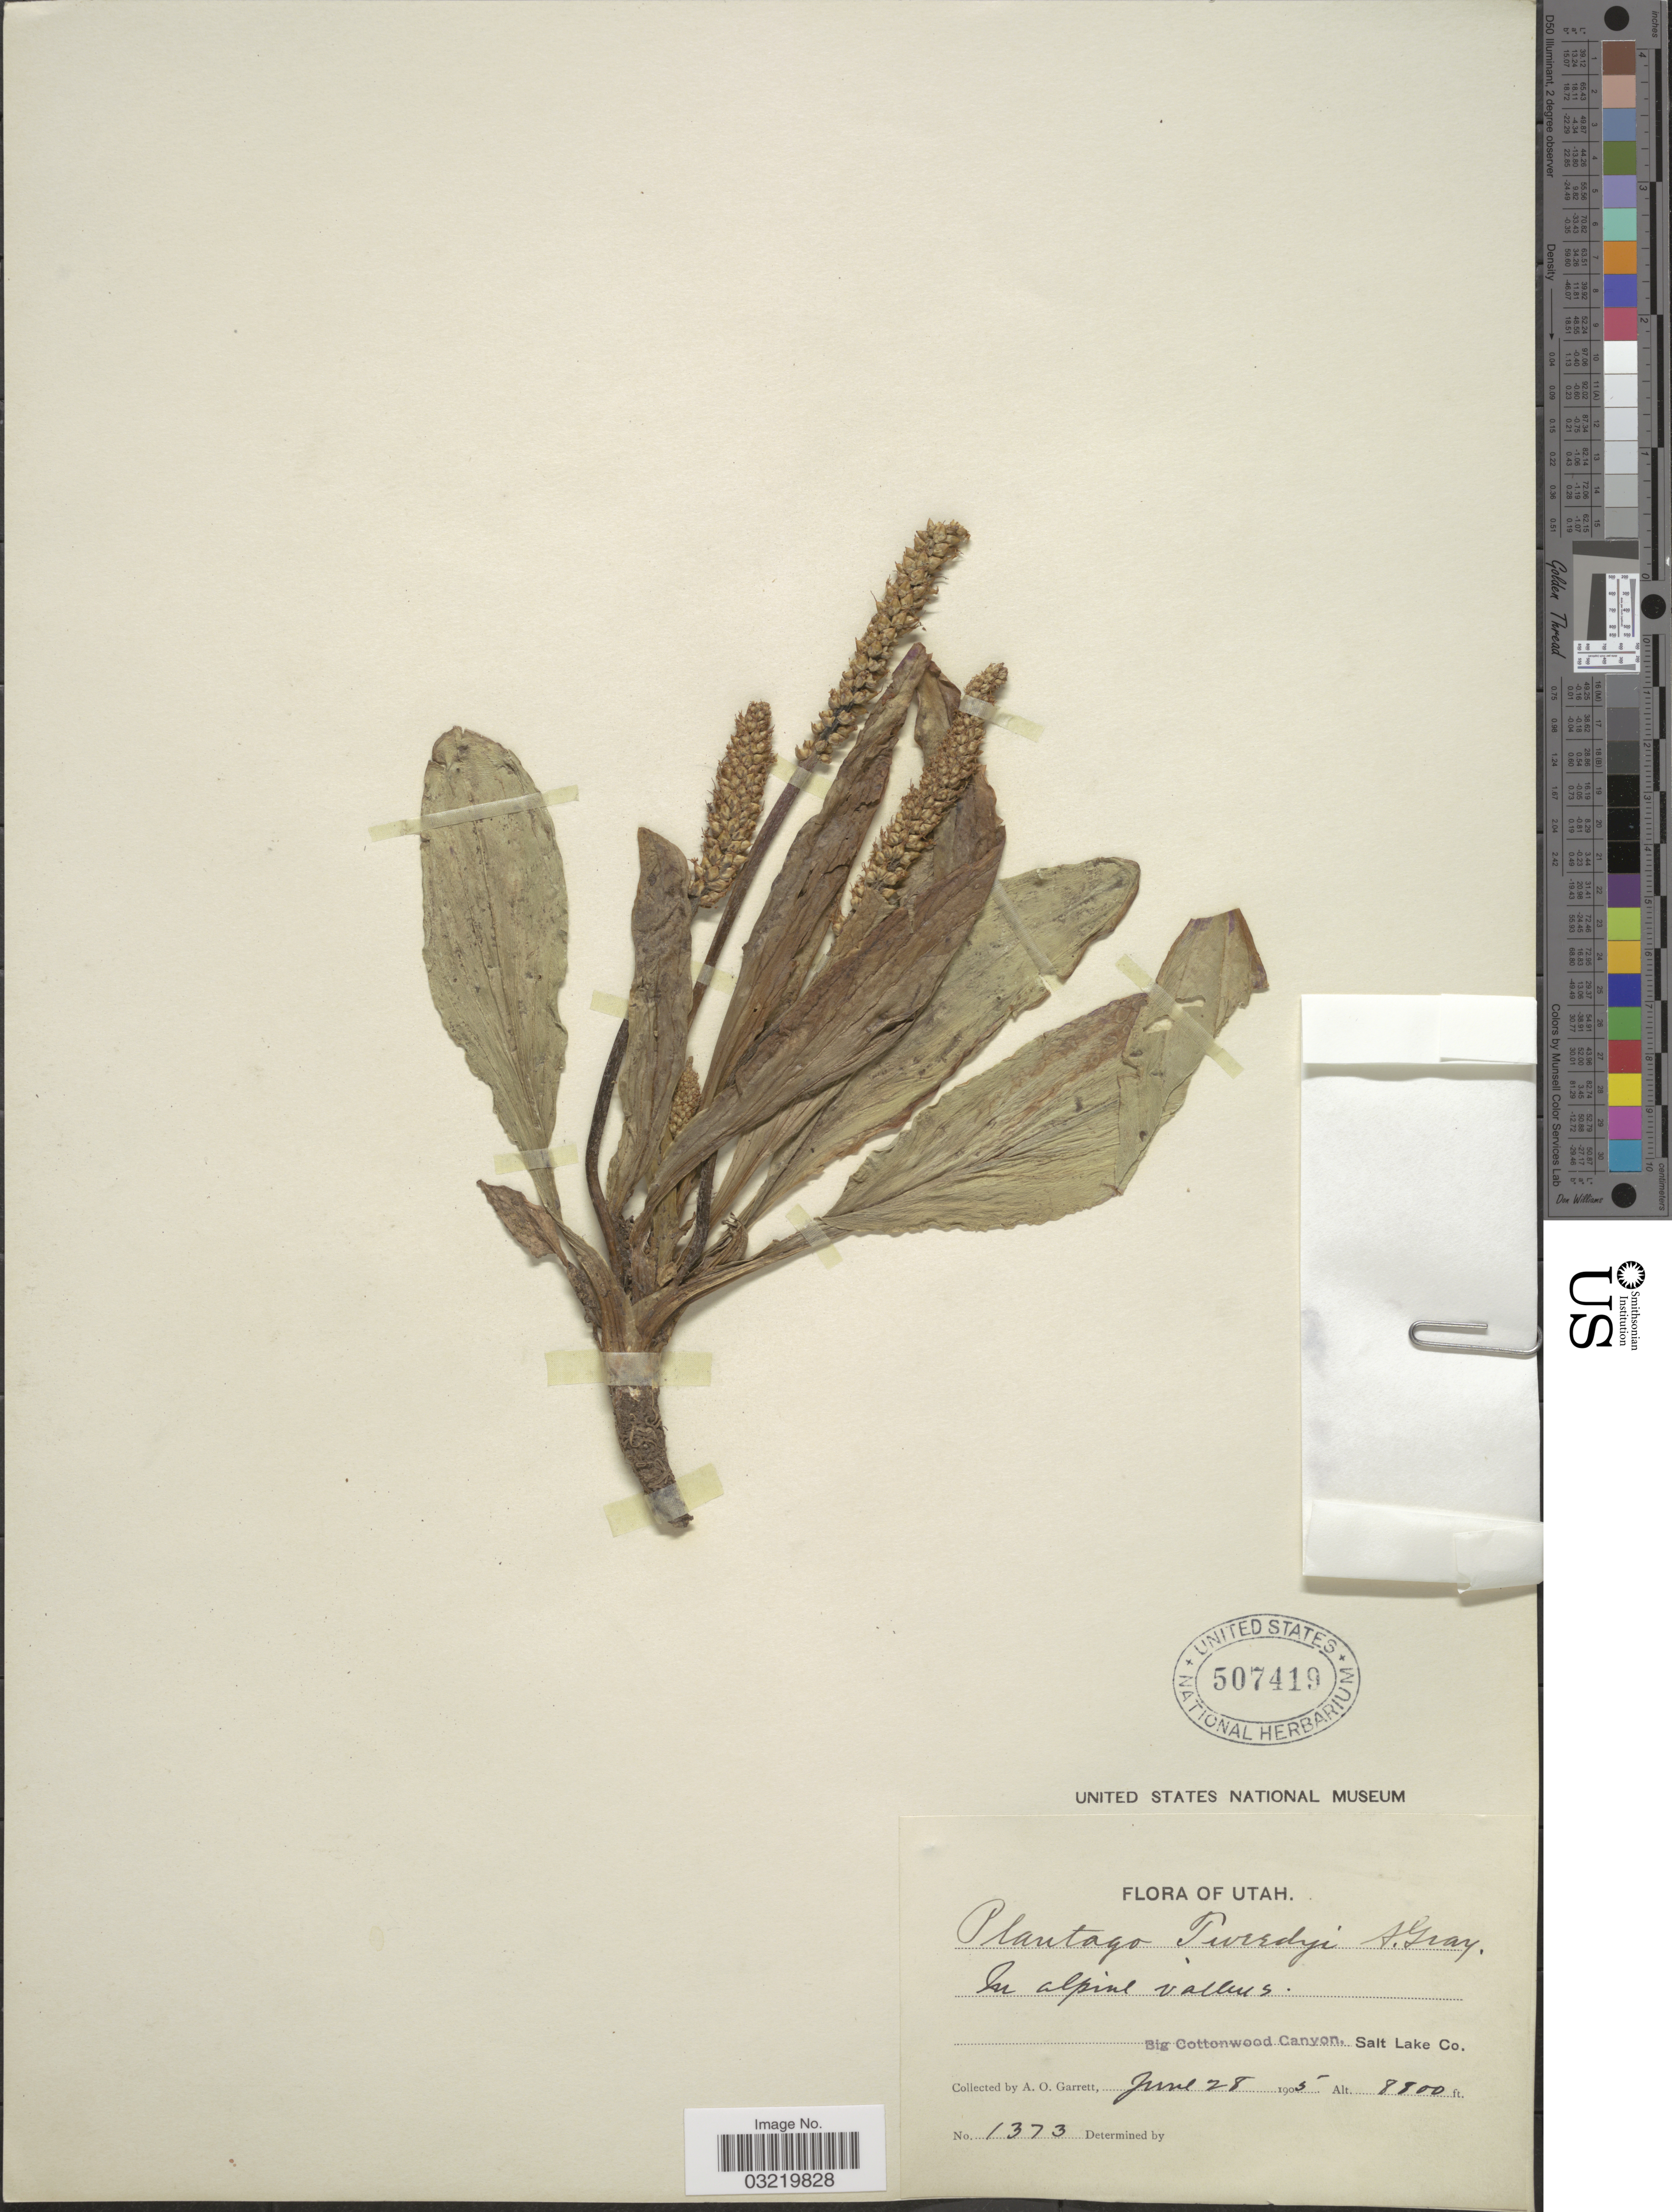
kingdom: Plantae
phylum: Tracheophyta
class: Magnoliopsida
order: Lamiales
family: Plantaginaceae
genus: Plantago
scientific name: Plantago tweedyi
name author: A. Gray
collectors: A. O. Garrett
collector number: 1373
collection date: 1905-06-28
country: United States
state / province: Utah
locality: Big Cottonwood Canyon, Salt Lake Co.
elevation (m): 2682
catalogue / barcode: US 507419